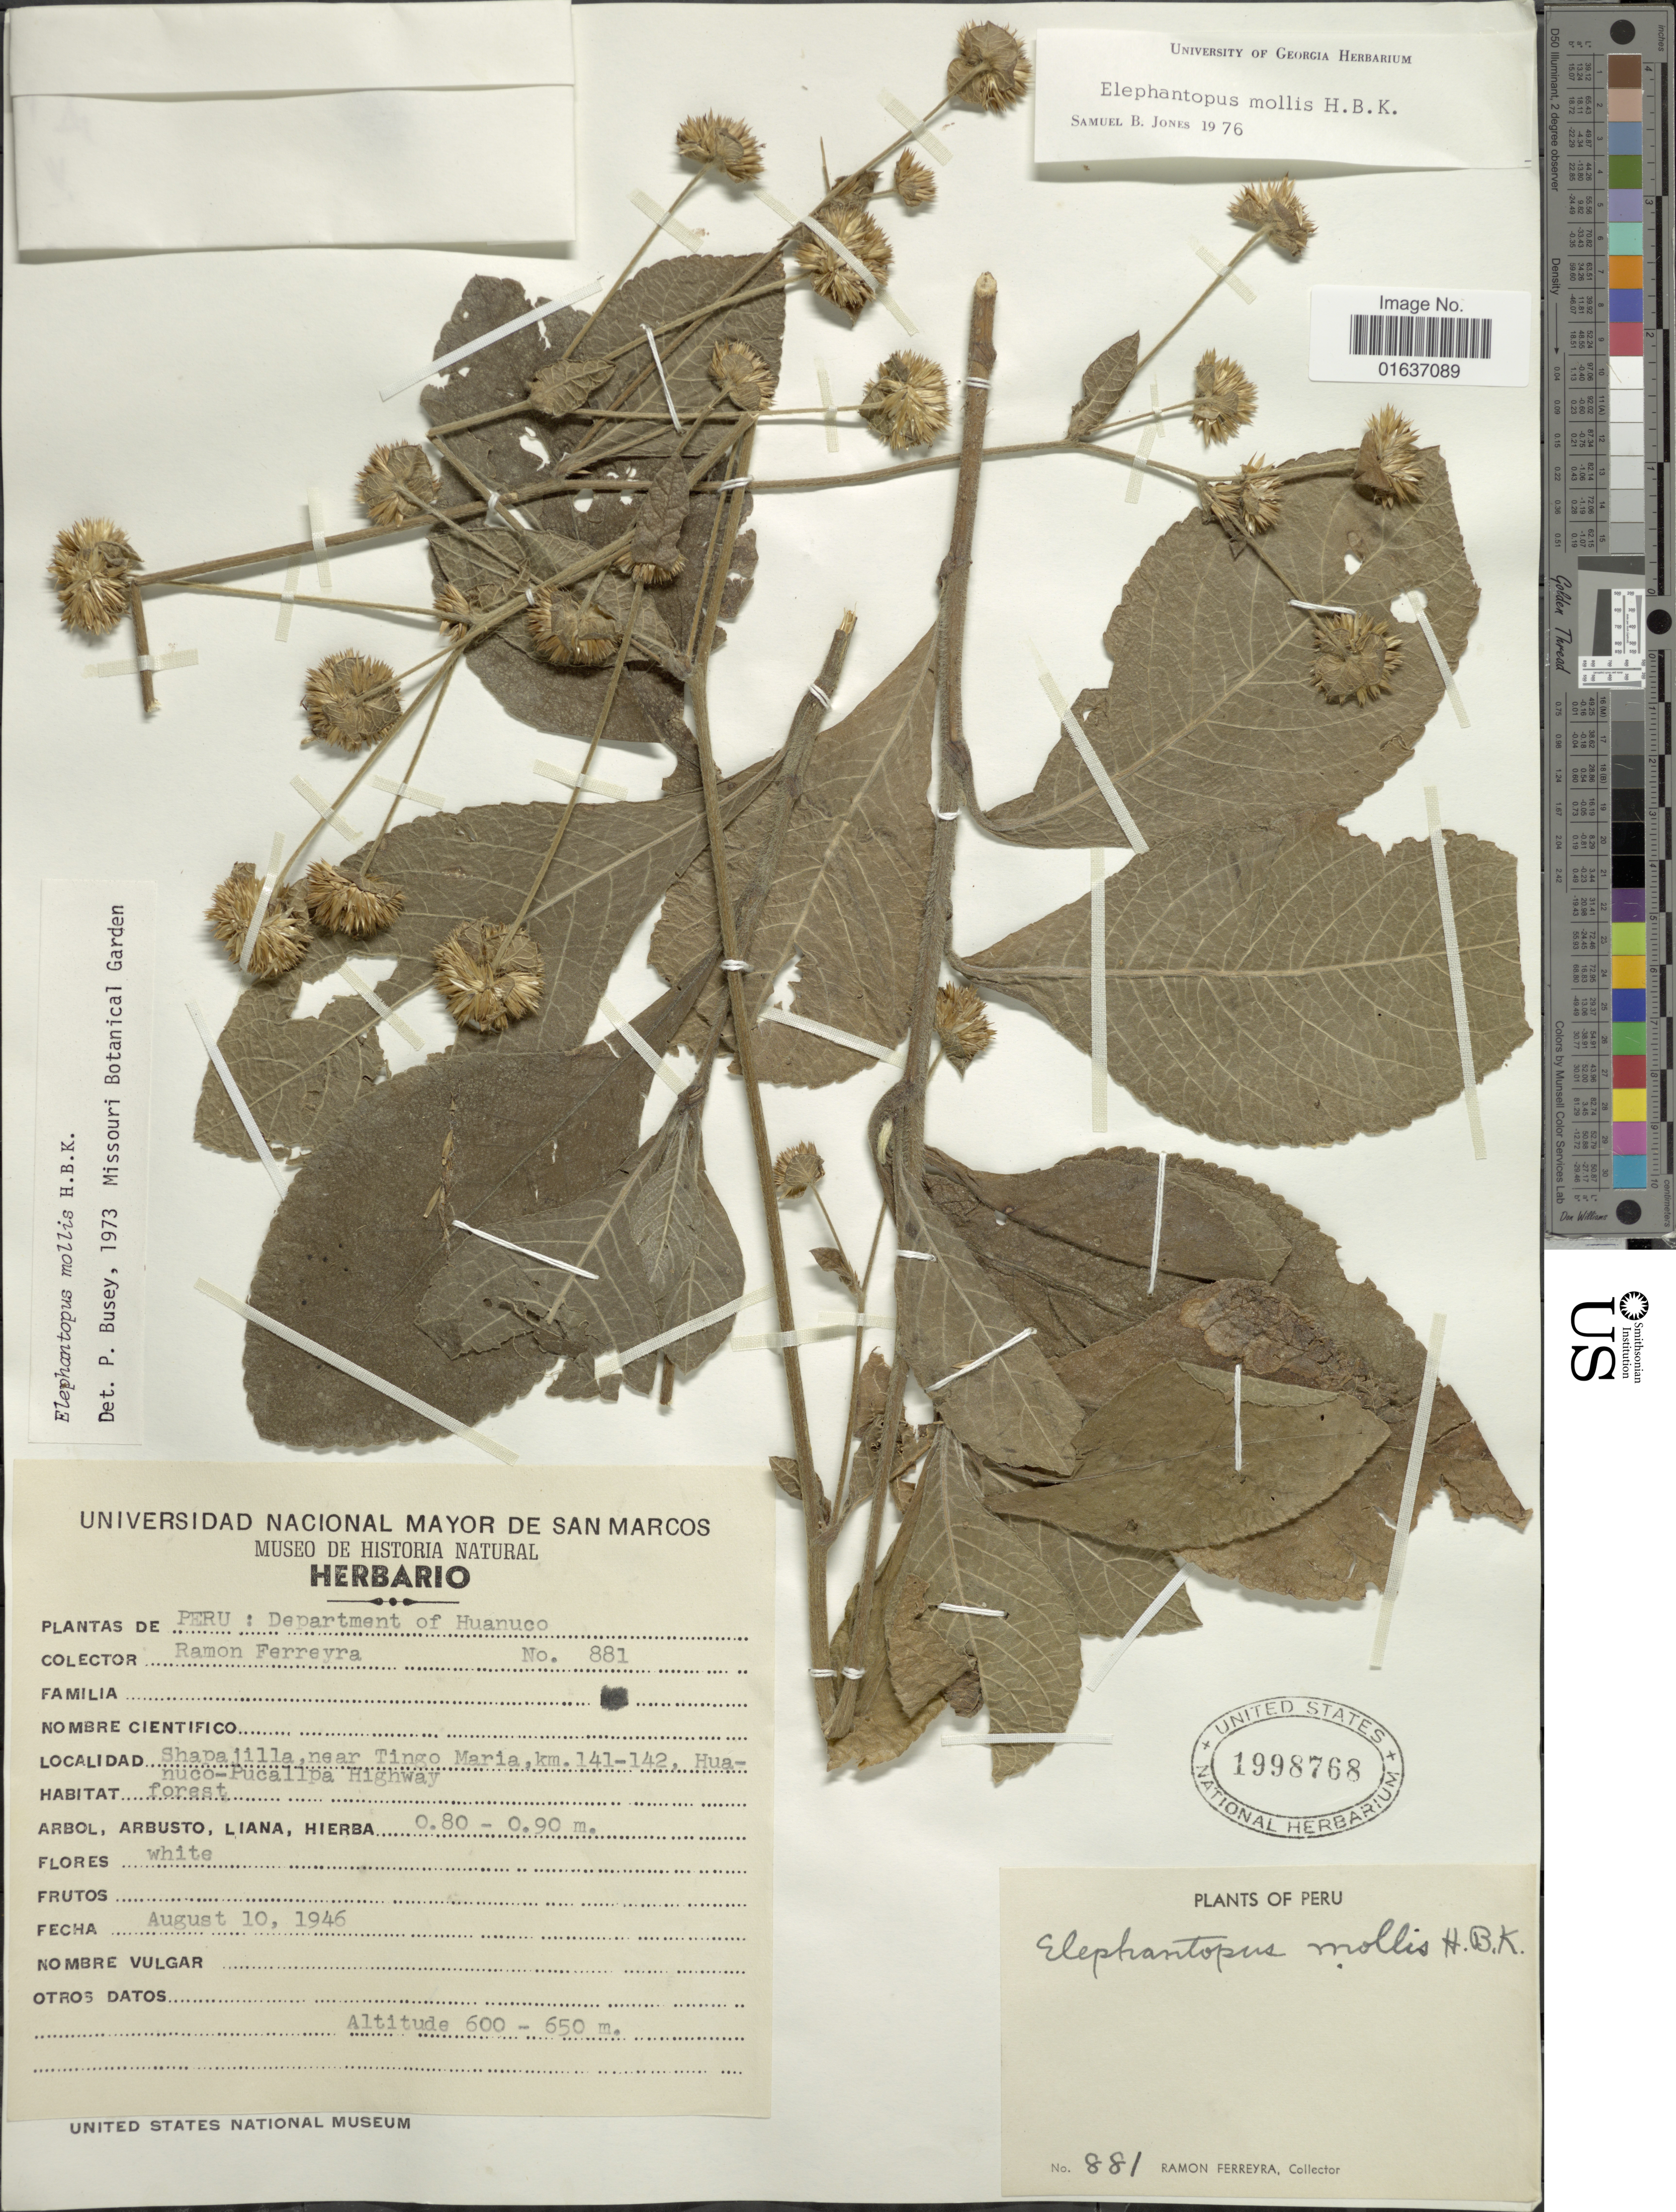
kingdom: Plantae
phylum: Tracheophyta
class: Magnoliopsida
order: Asterales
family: Asteraceae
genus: Elephantopus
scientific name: Elephantopus mollis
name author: Kunth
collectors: R. A. Ferreyra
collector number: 881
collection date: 1946-08-10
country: Peru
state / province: Huánuco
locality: Shapajillam near Tingo Maria, km. 141/142, Hua-forest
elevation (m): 600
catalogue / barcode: US 1998768